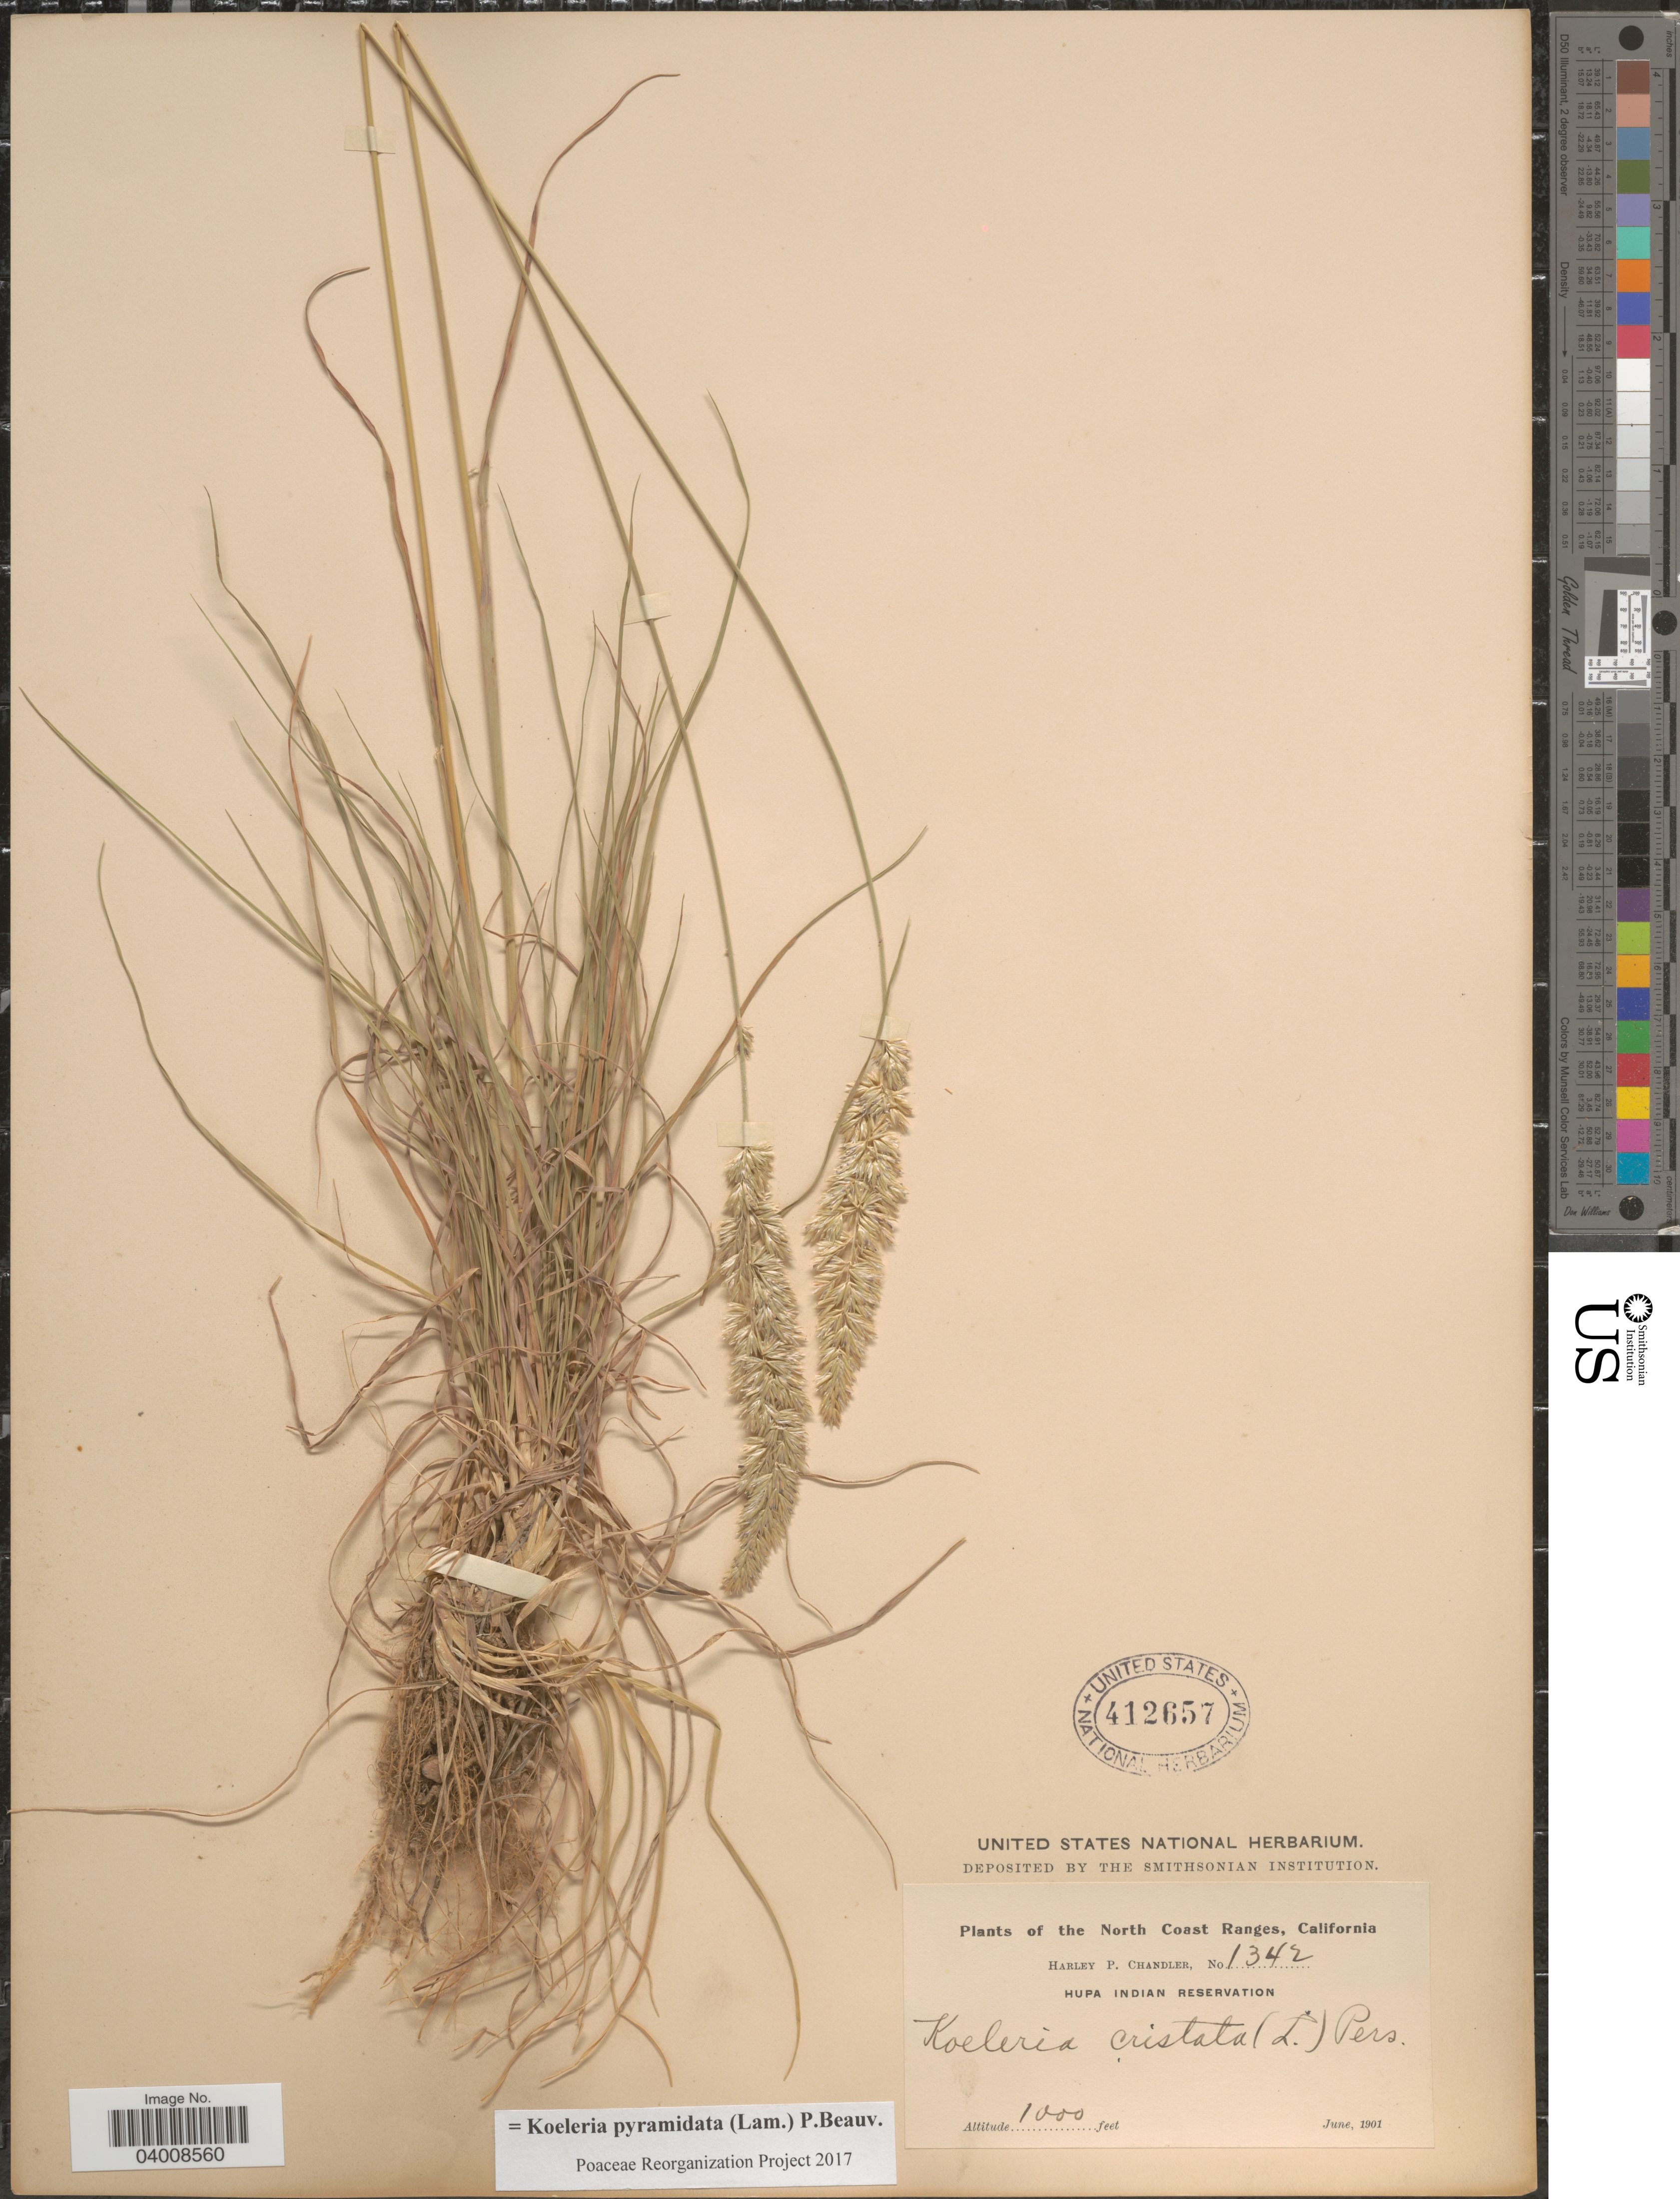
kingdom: Plantae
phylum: Tracheophyta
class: Liliopsida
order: Poales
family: Poaceae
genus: Koeleria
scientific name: Koeleria pyramidata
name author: (Lam.) P. Beauv.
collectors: H. Chandler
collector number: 1342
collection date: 1901-06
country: United States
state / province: California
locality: North Coast Ranges. Hupa Indian Reservation.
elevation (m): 305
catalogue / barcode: US 412657